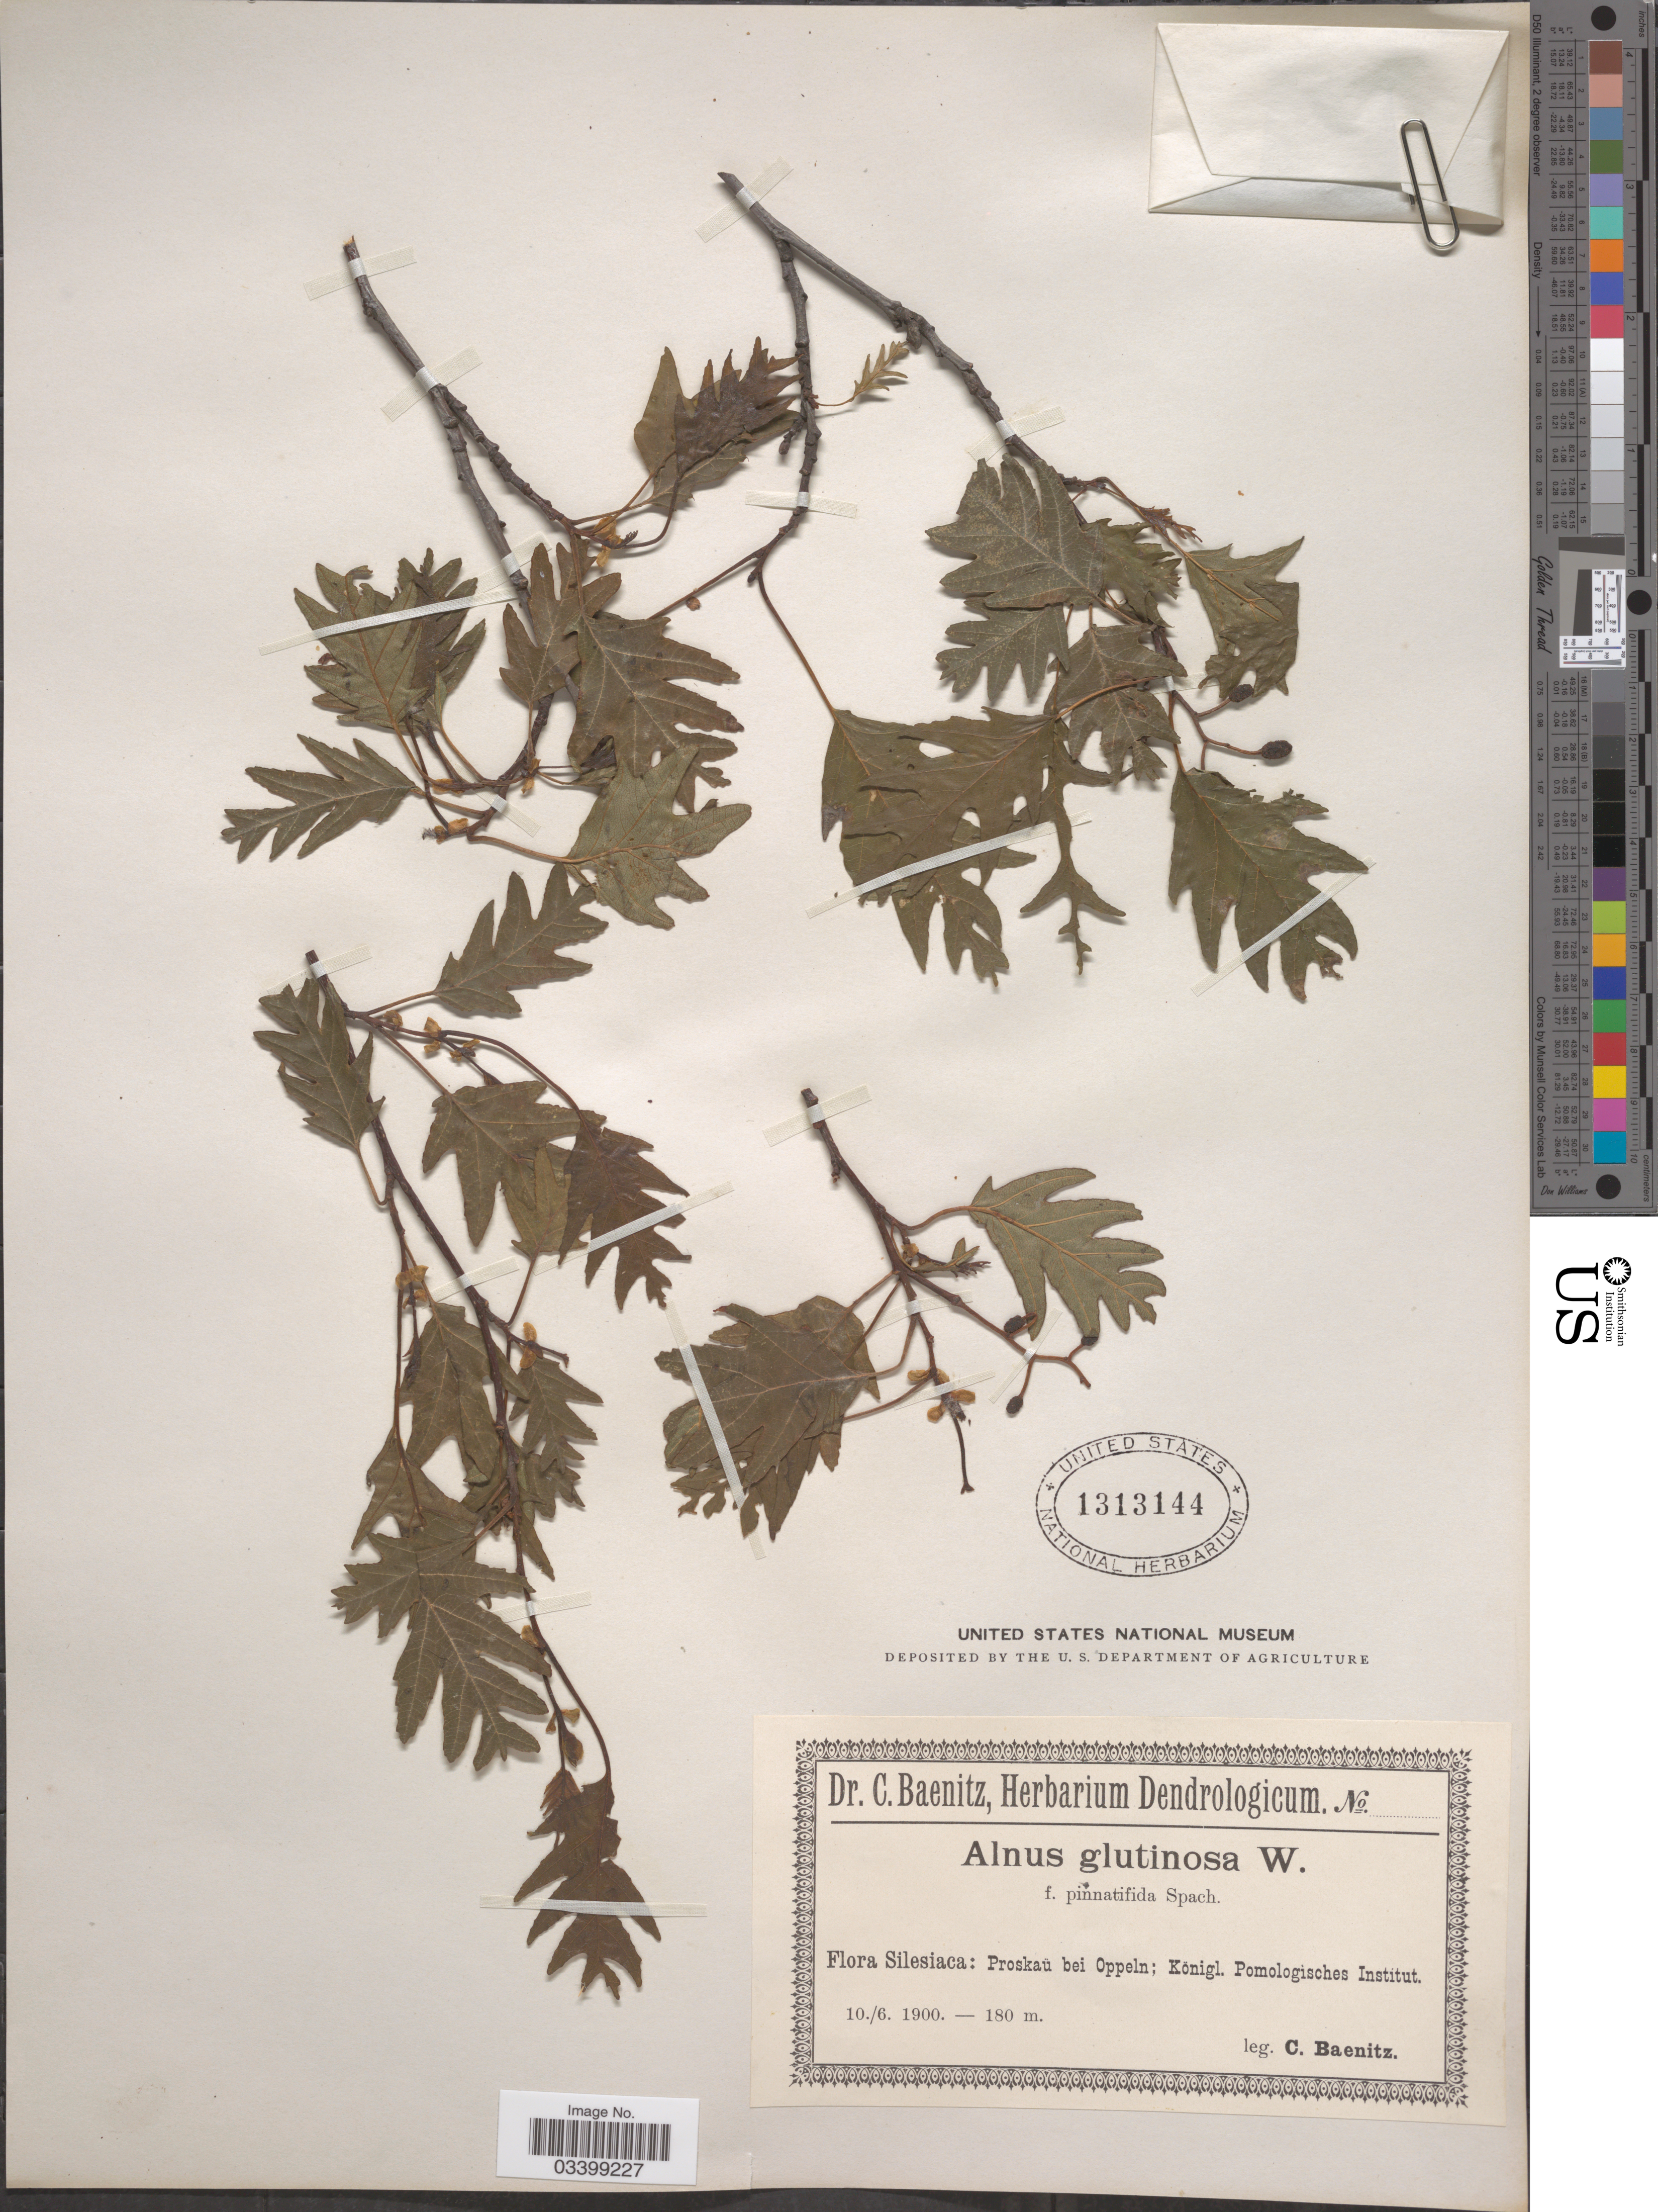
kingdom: Plantae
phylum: Tracheophyta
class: Magnoliopsida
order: Fagales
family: Betulaceae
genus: Alnus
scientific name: Alnus glutinosa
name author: (L.) Gaertn.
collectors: C. G. Baenitz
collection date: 1900-06-10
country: Poland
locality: Silesiaca: Proskaü bei Oppeln; Königl. Pomologisches Institut.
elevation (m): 180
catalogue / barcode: US 1313144